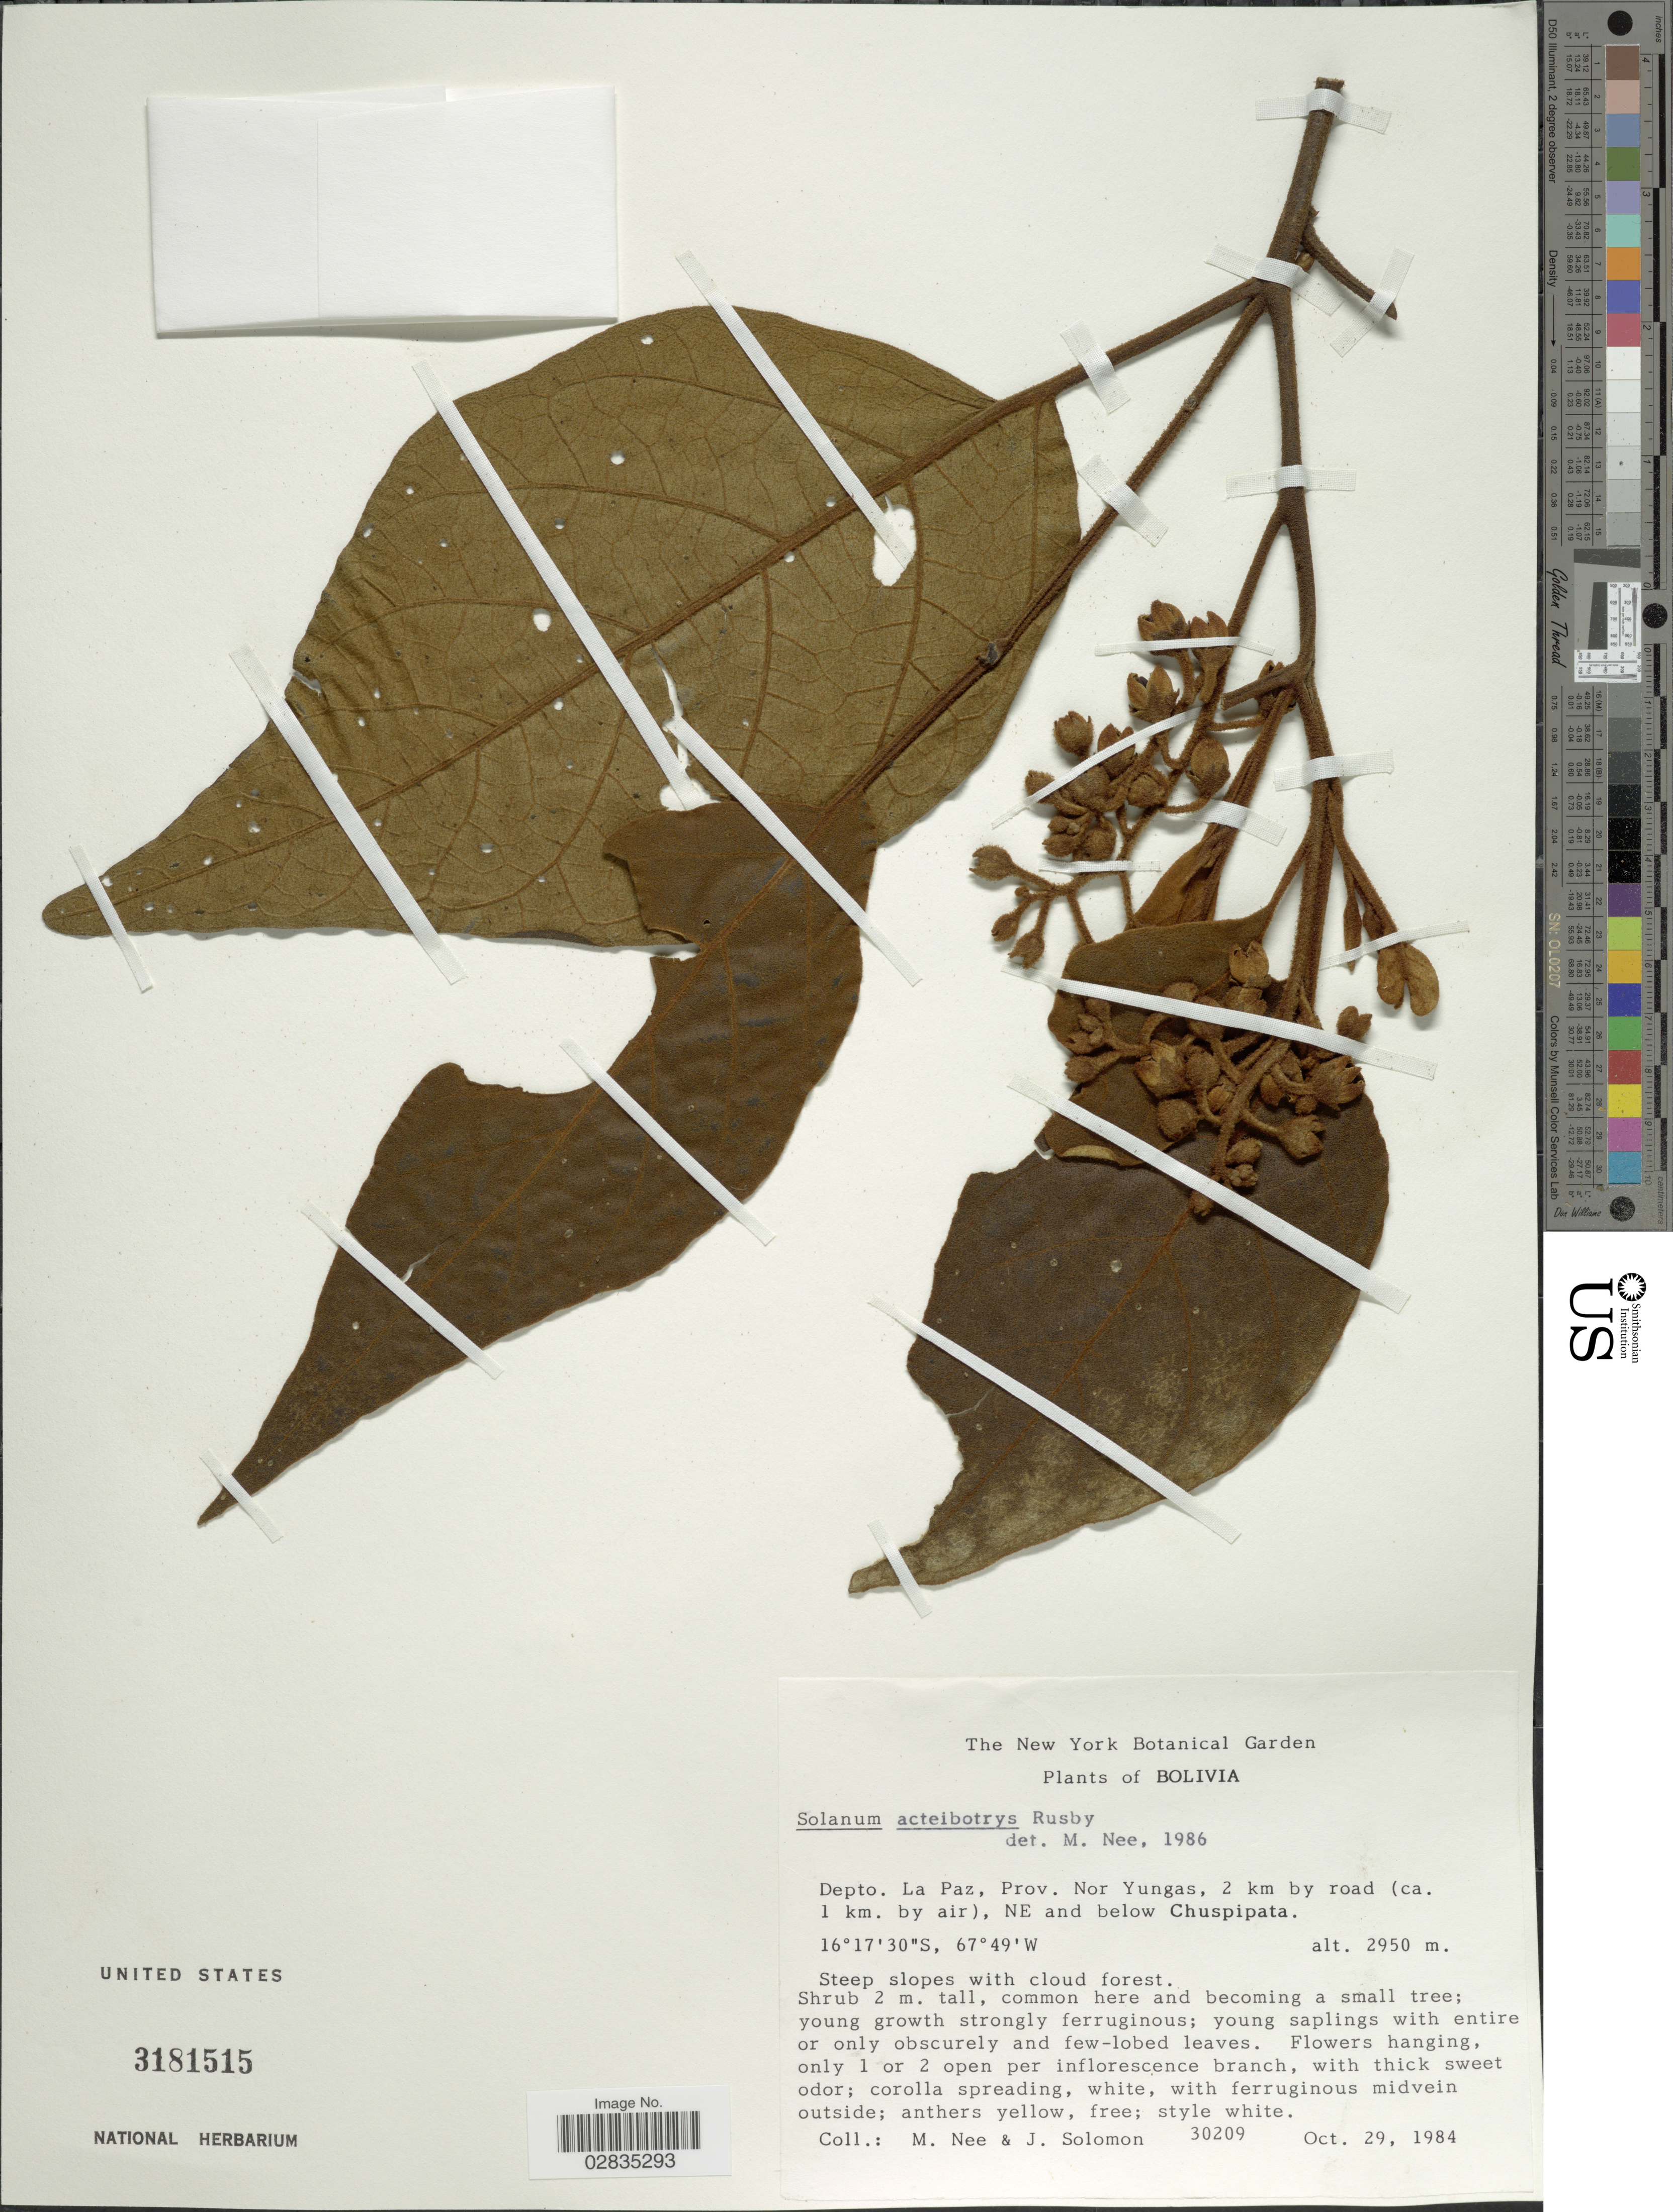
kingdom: Plantae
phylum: Tracheophyta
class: Magnoliopsida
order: Solanales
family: Solanaceae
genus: Solanum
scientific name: Solanum actaeabotrys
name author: Rusby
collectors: M. Nee & J. Solomon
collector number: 30209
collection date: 1984-10-29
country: Bolivia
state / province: La Paz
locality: Depto. La Paz, Prov. Nor Yungas, 2 km by road (ca. 1 km. by air), NE and below Chuspipata.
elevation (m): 2950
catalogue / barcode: US 3181515